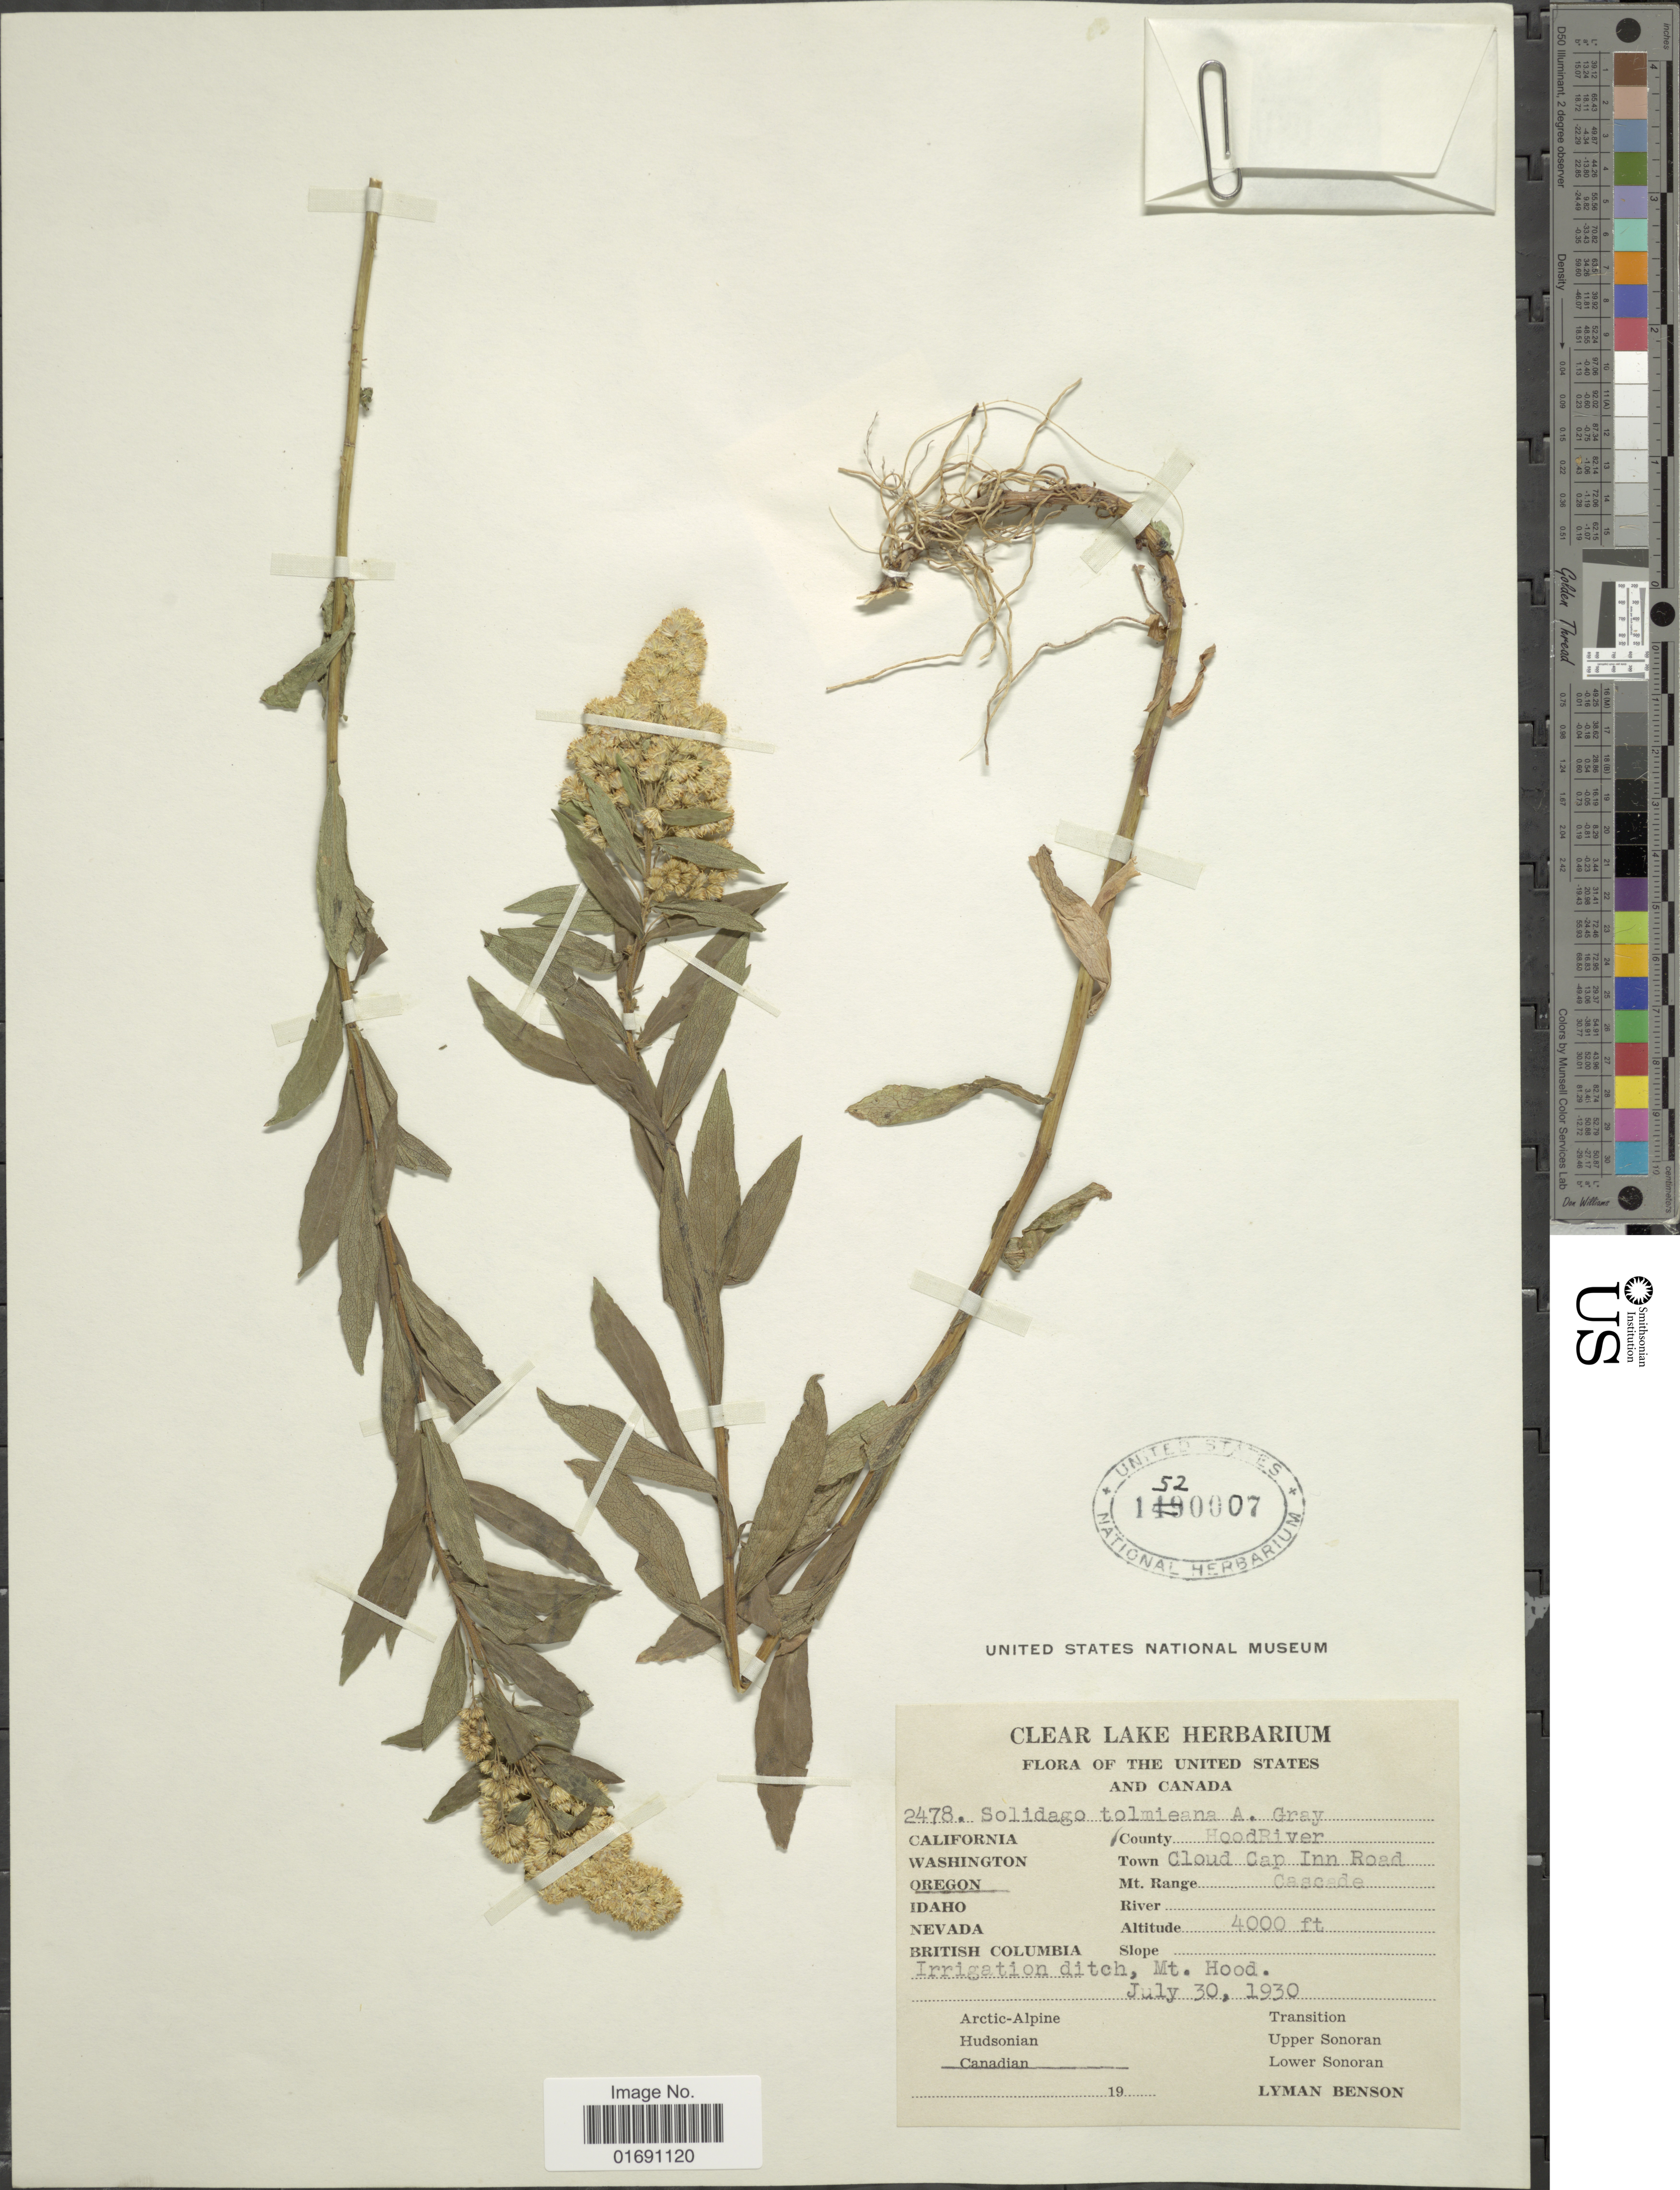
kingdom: Plantae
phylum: Tracheophyta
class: Magnoliopsida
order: Asterales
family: Asteraceae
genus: Solidago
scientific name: Solidago tolmieana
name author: A. Gray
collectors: L. D. Benson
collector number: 2478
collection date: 1930-07-30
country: United States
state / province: Oregon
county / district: Hudsonian County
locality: Hoodriver, Town Cloud Cap Inn Road, Mt Range Cascade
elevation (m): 1219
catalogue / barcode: US 1520007